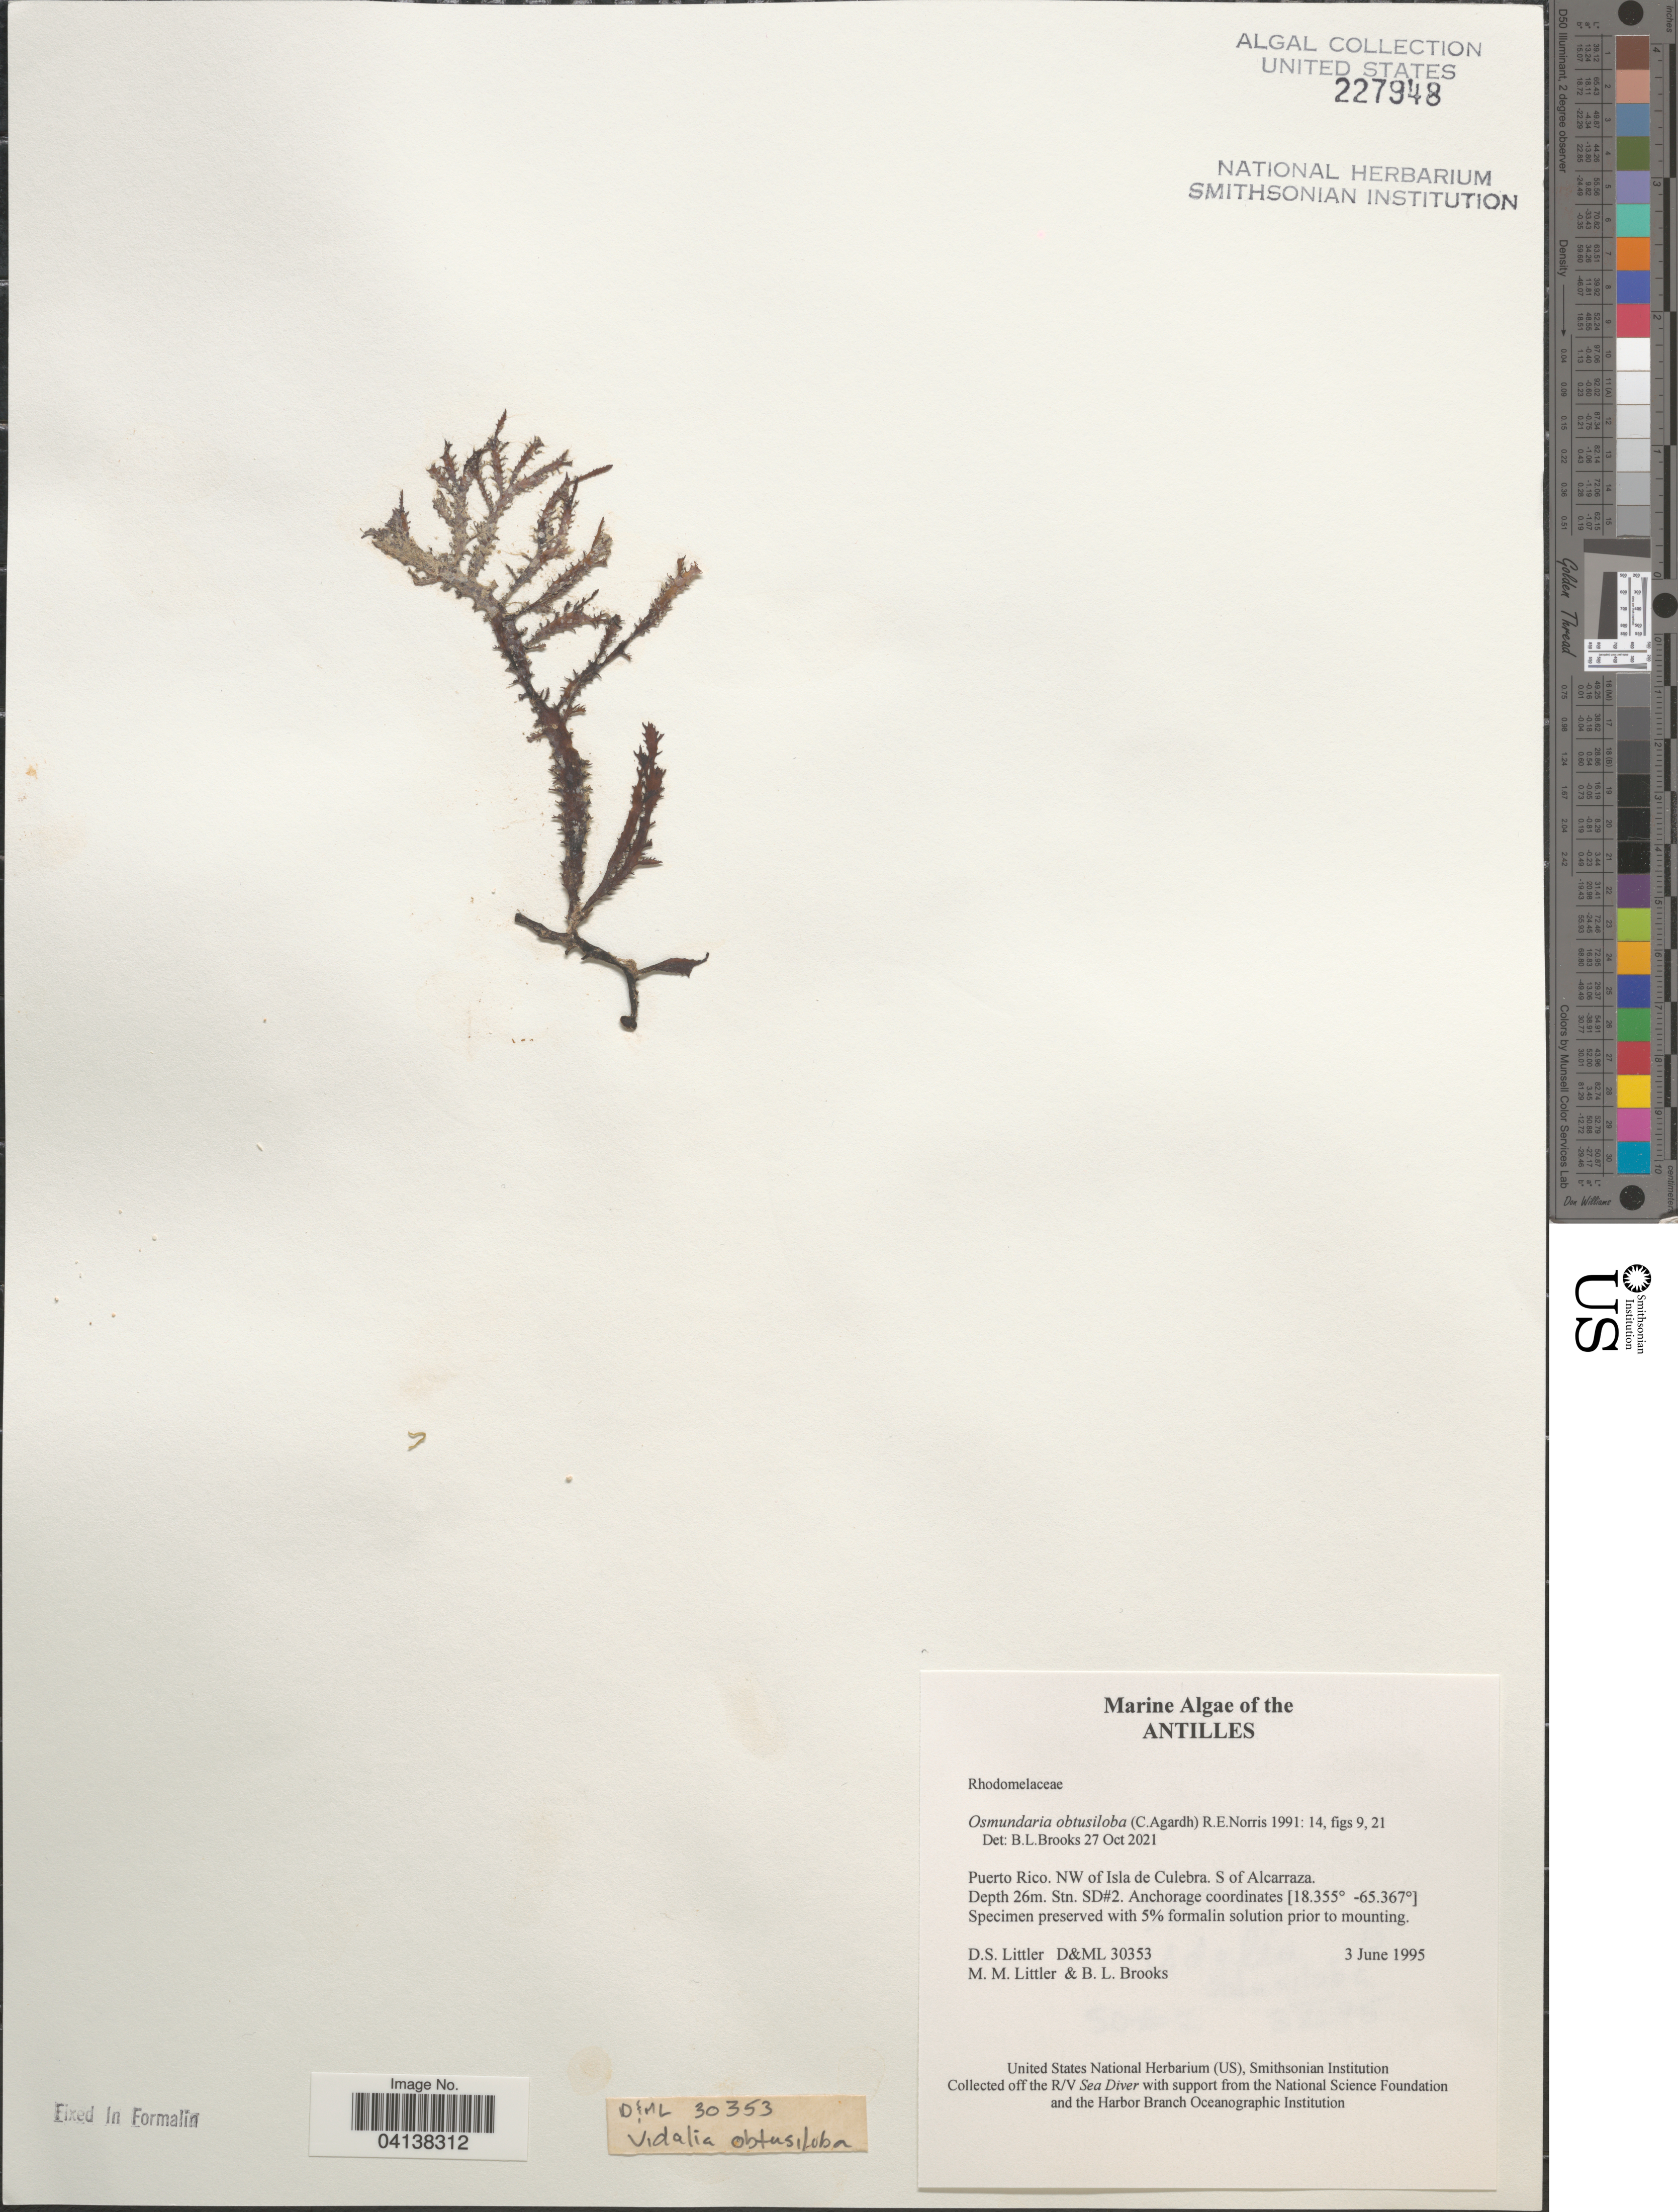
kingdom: Plantae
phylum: Rhodophyta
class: Florideophyceae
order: Ceramiales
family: Rhodomelaceae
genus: Osmundaria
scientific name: Osmundaria obtusiloba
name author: (C. Agardh) R.E. Norris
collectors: D. S. Littler & B. Brooks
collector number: D&ML 30353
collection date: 1995-06-03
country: Puerto Rico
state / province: Culebra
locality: NW of Isla de Culebra. S of Alcarraza. Stn. SD#2. The Antilles.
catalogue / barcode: US 227948